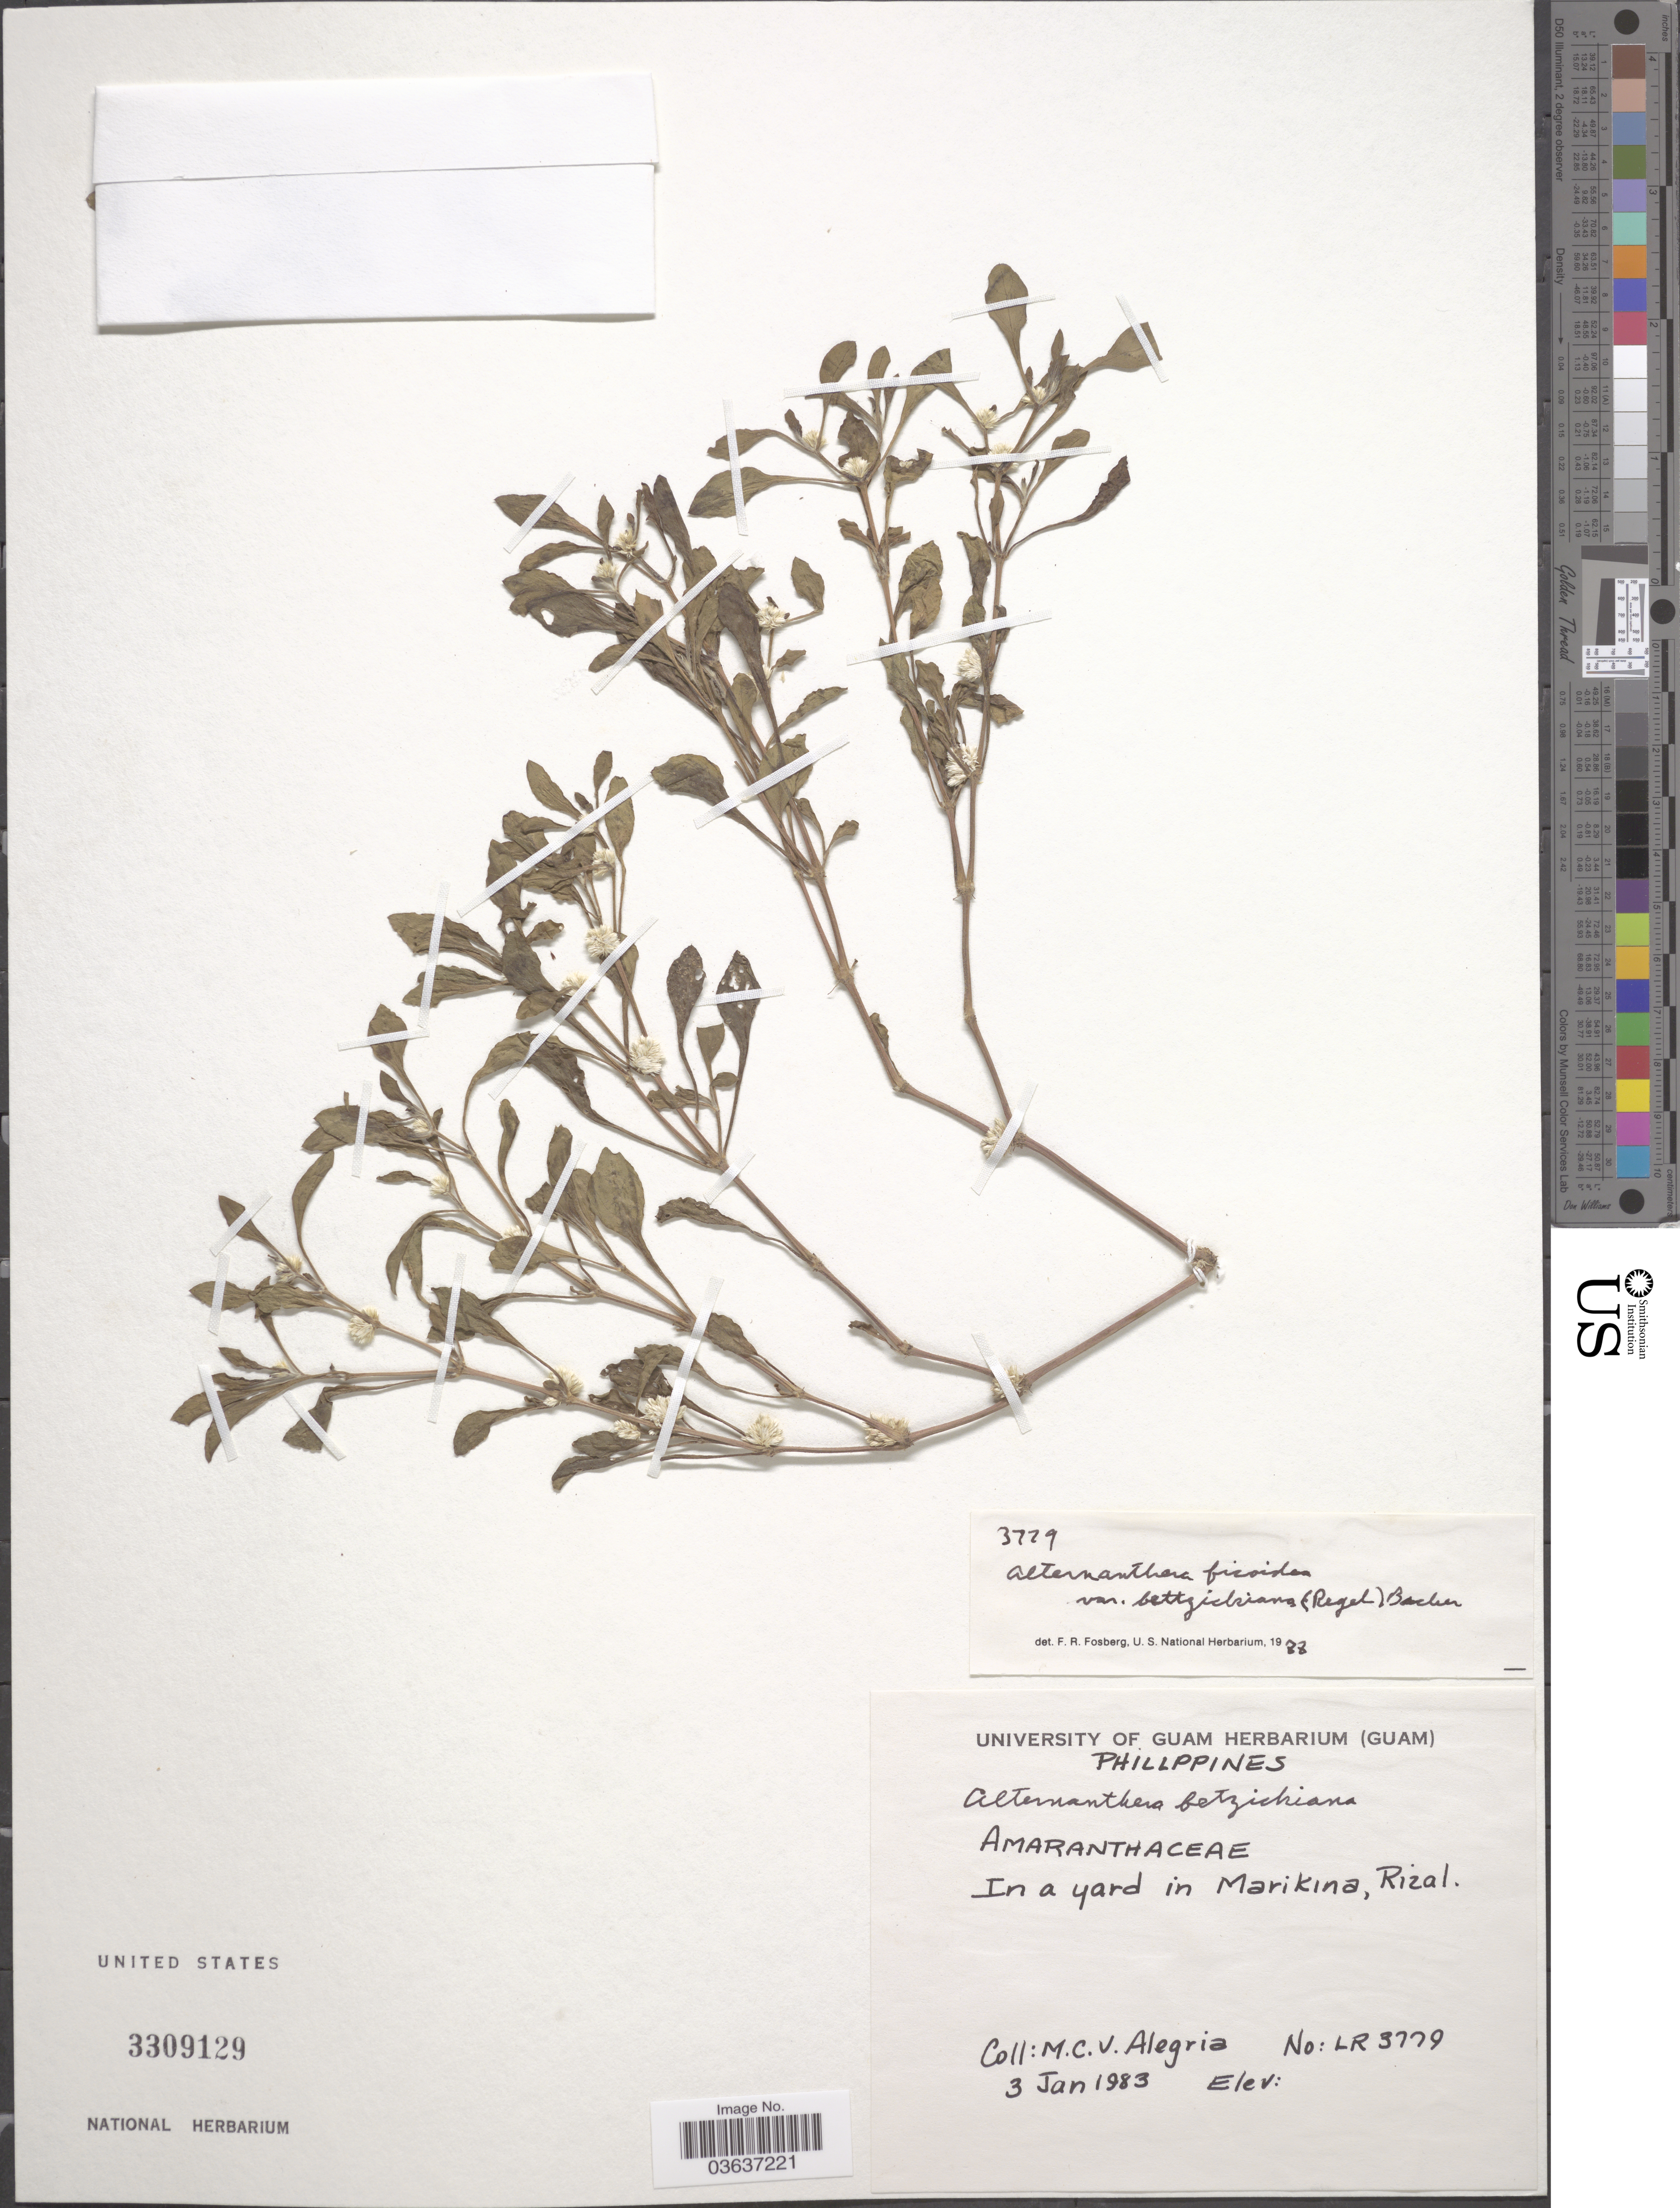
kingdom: Plantae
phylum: Tracheophyta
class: Magnoliopsida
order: Caryophyllales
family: Amaranthaceae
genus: Alternanthera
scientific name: Alternanthera bettzickiana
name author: (Regel) G. Nicholson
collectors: M. Alegria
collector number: LR 3779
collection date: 1983-01-03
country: Philippines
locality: In a yard in Marikina, Rizal.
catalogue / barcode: US 3309129